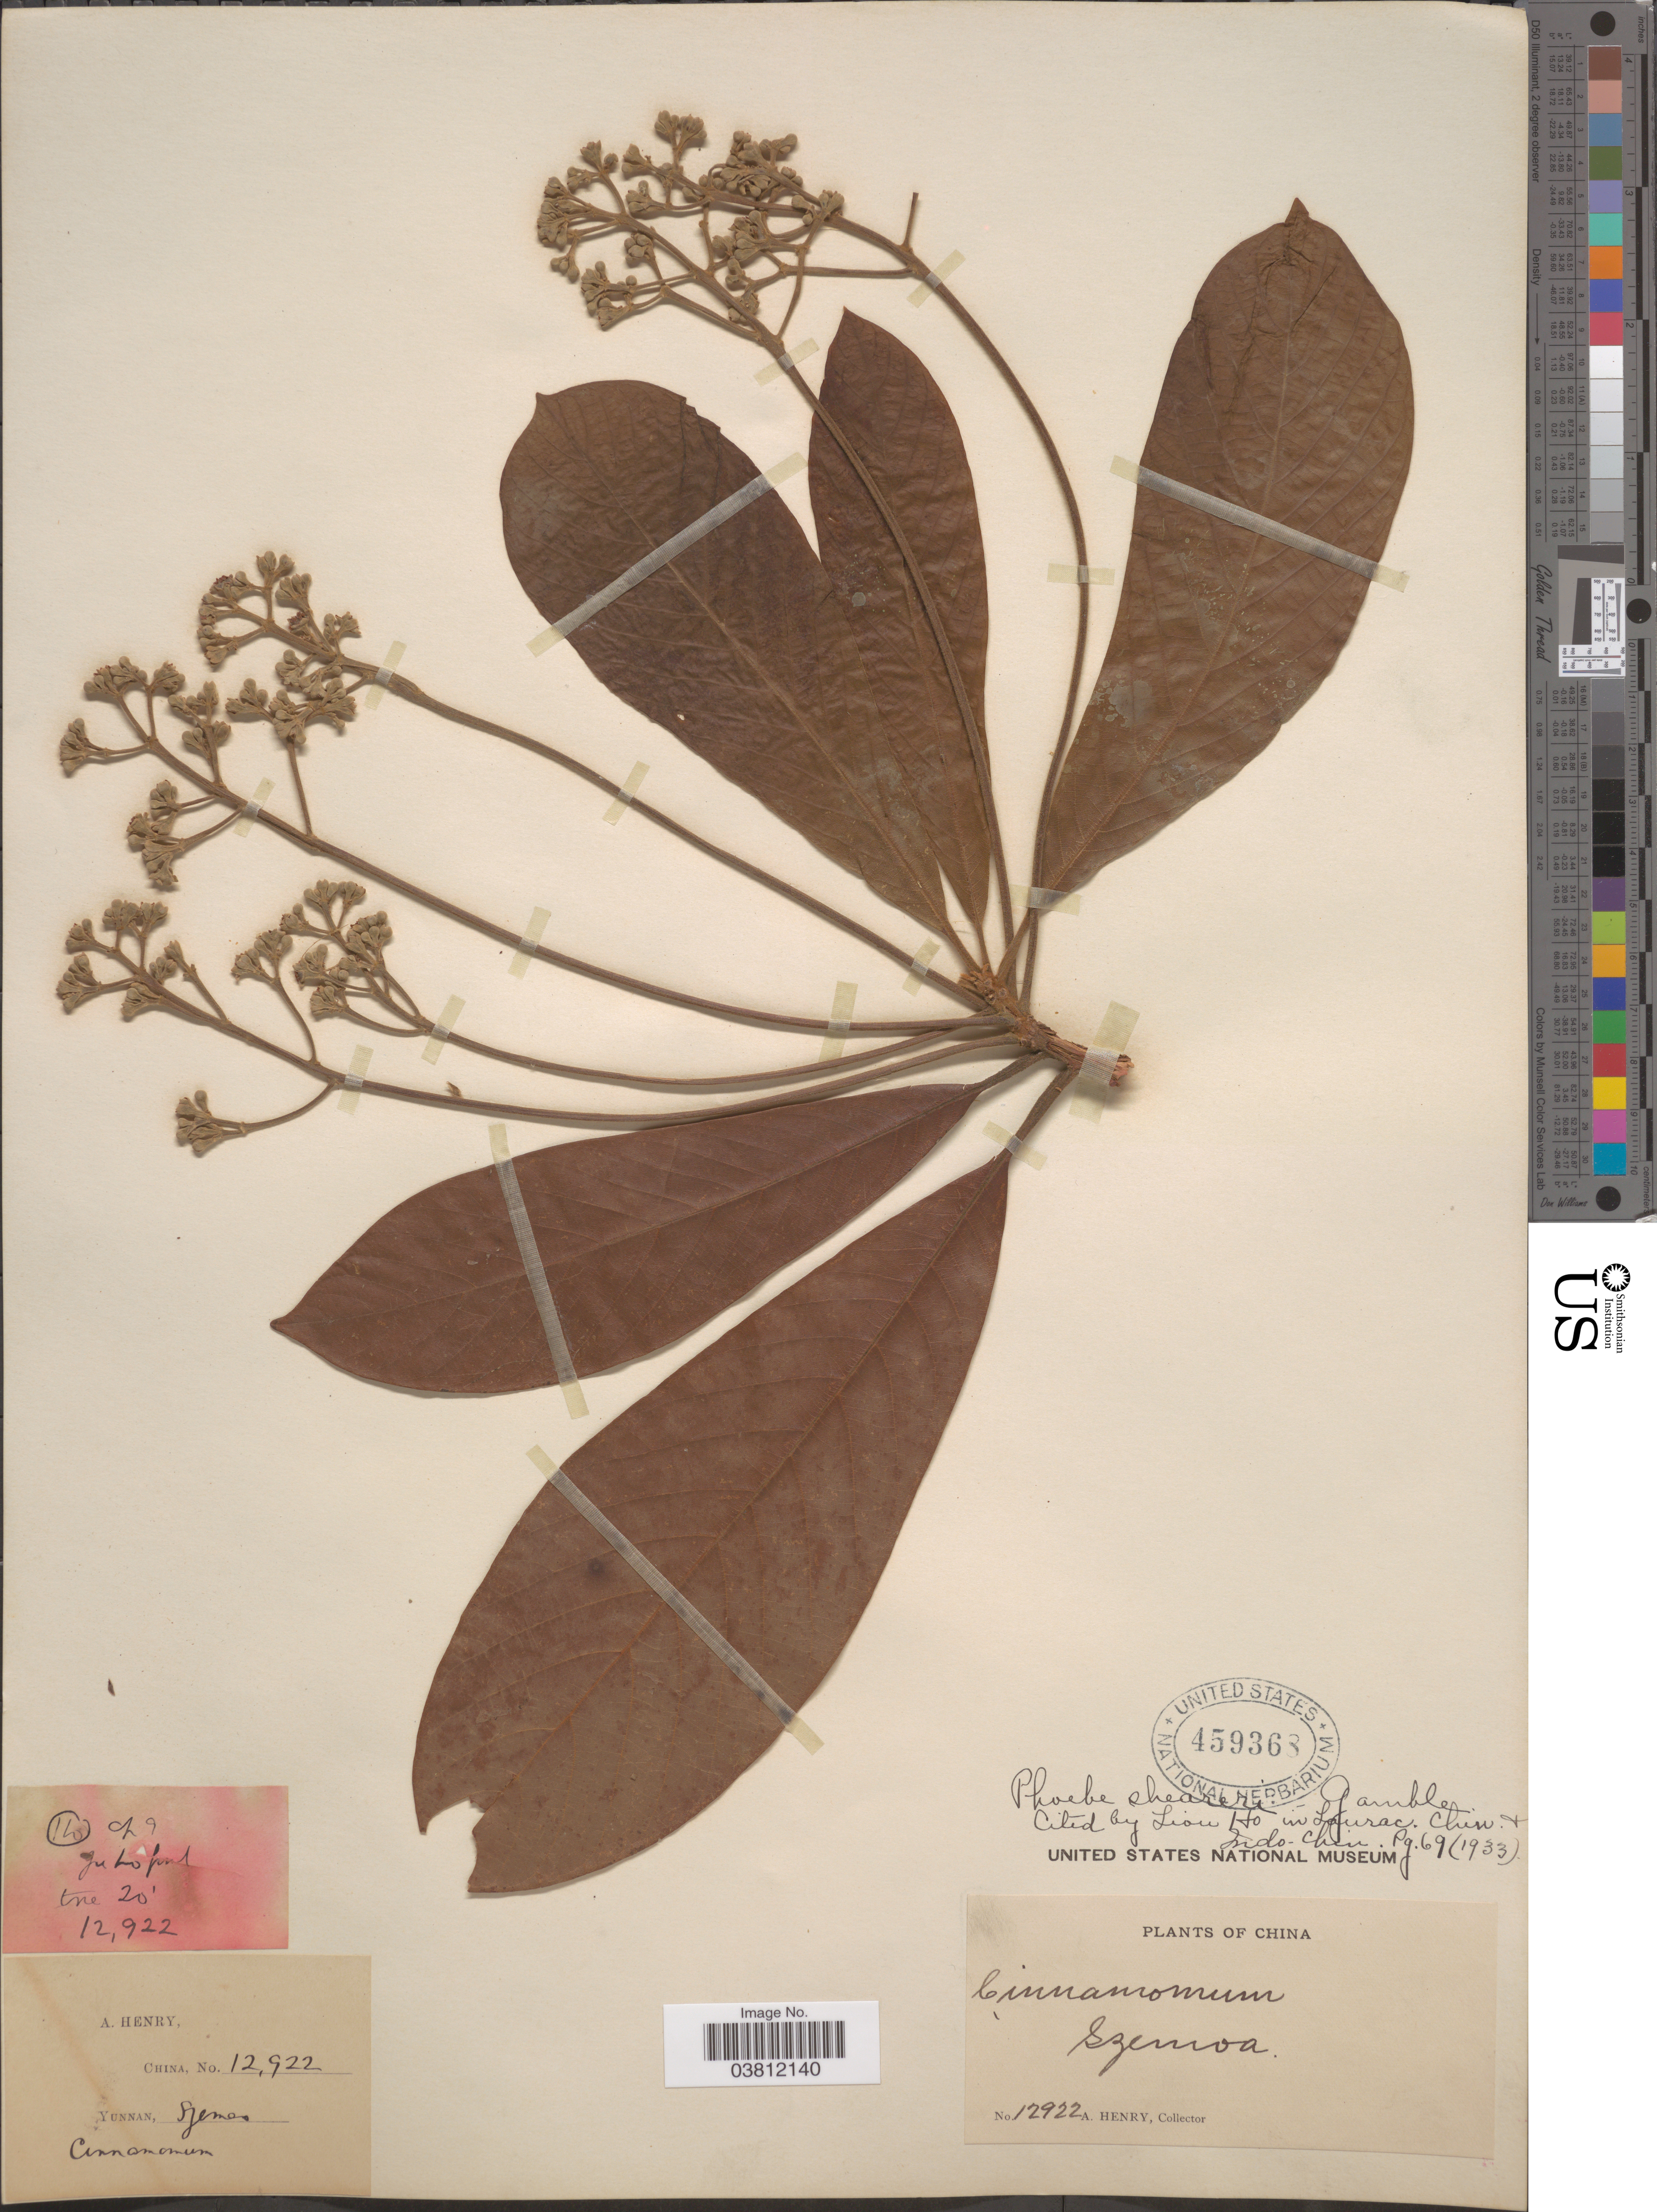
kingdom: Plantae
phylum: Tracheophyta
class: Magnoliopsida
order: Laurales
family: Lauraceae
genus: Phoebe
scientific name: Phoebe sheareri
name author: (Hemsl.) Gamble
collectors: A. Henry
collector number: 12922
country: China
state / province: Yunnan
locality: Szemoa.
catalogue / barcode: US 459368